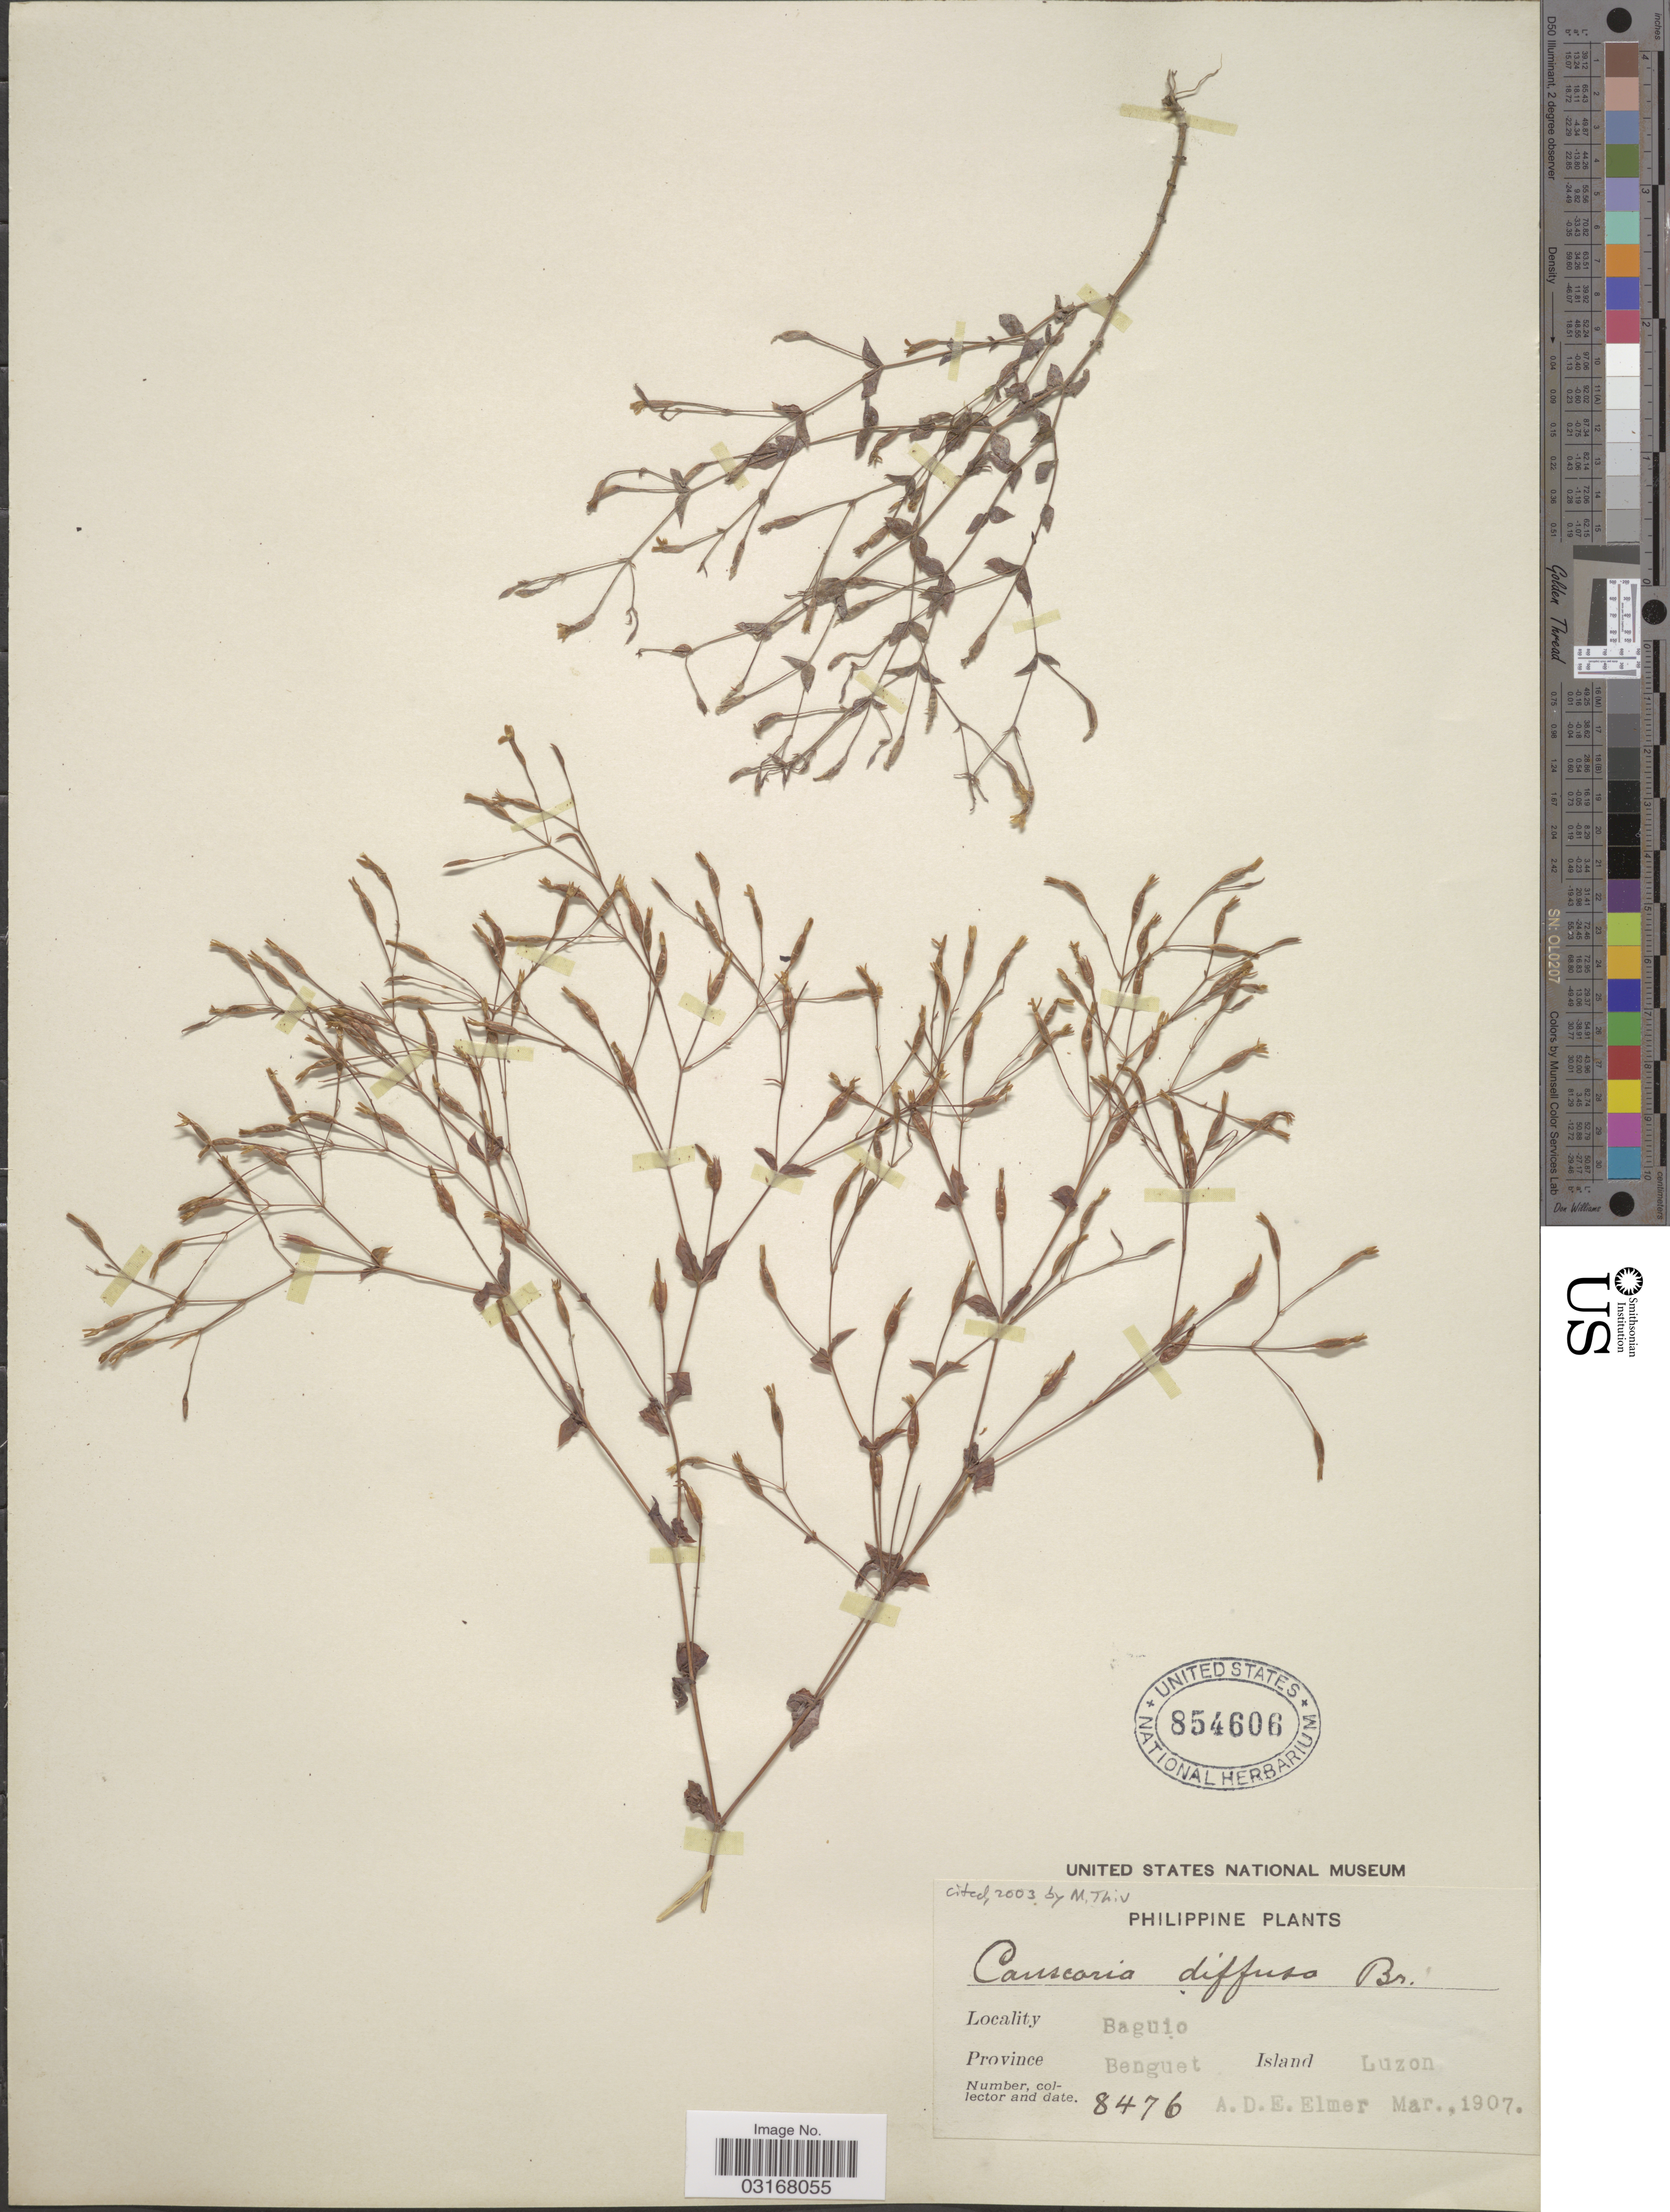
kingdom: Plantae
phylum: Tracheophyta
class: Magnoliopsida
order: Gentianales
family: Gentianaceae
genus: Canscora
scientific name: Canscora diffusa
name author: (Vahl) R. Br. ex Roem. & Schult.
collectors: A. D. E. Elmer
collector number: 8476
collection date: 1907-03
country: Philippines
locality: Baguio. Province Benguet. Island Luzon.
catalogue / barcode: US 854606